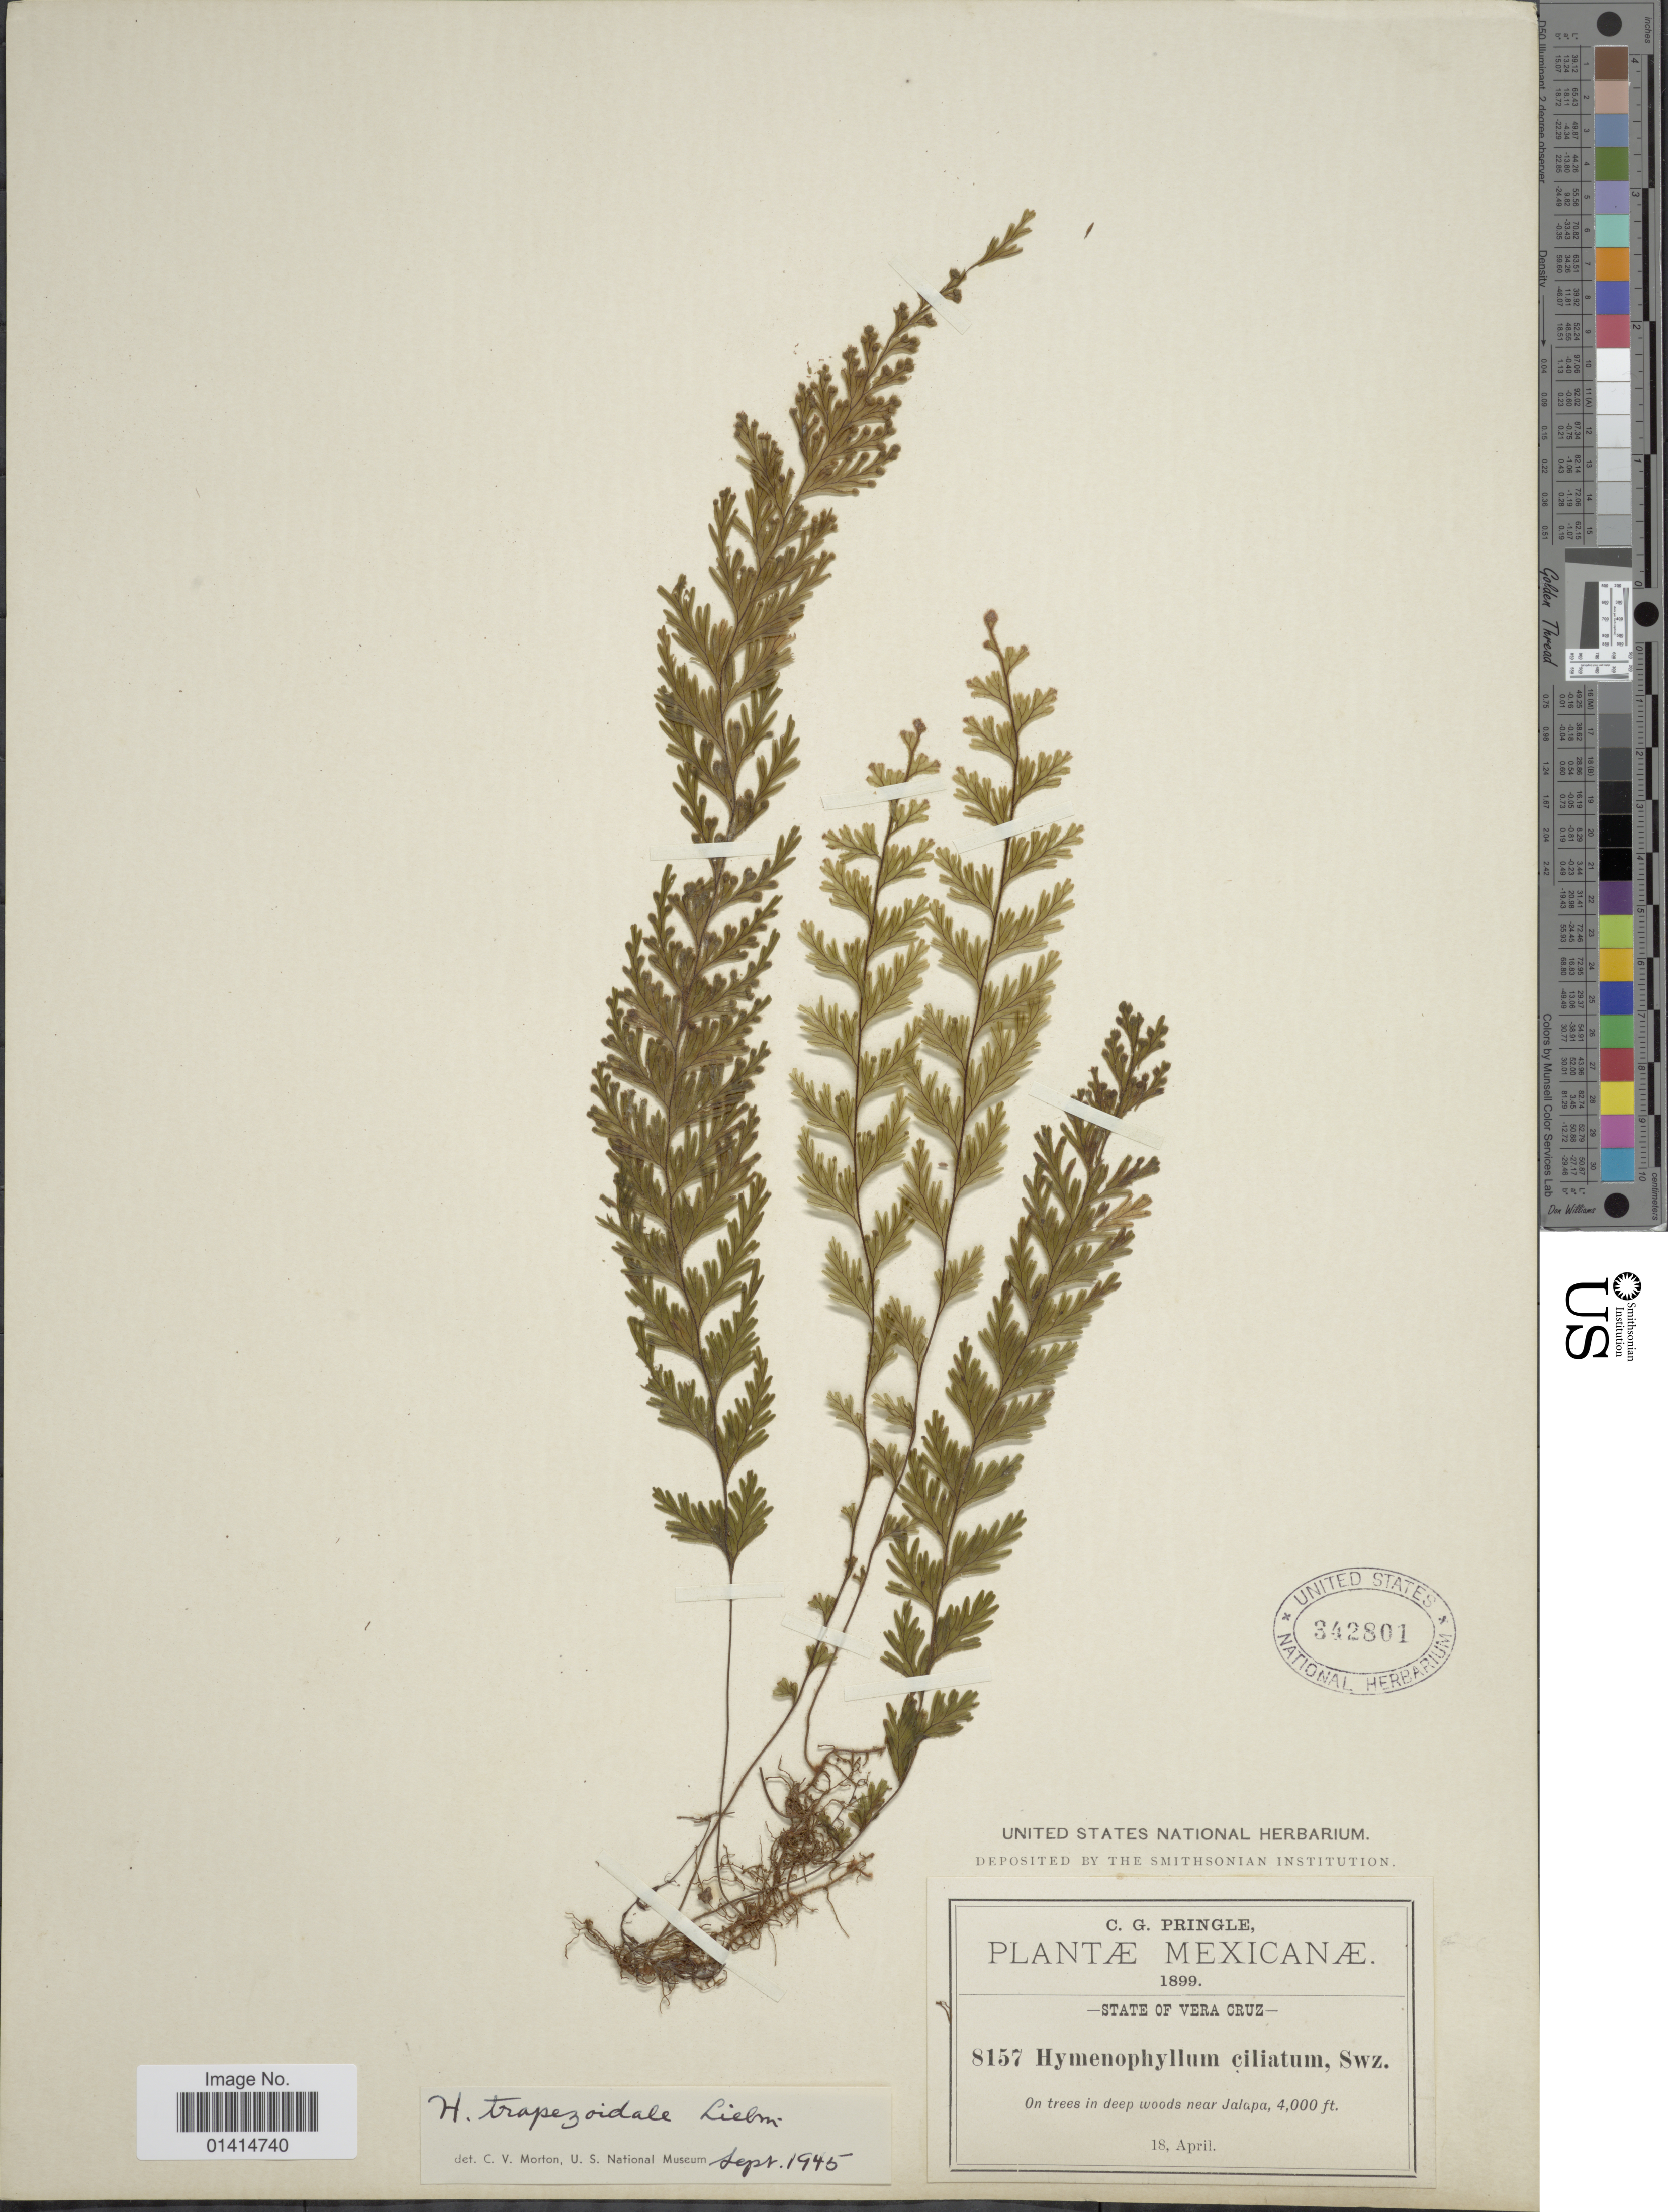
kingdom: Plantae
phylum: Tracheophyta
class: Polypodiopsida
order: Hymenophyllales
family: Hymenophyllaceae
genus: Hymenophyllum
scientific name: Hymenophyllum trapezoidale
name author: Liebm.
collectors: C. G. Pringle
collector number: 8157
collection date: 1899-04-18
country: Mexico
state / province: Veracruz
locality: State of Vera Cruz, On trees in deep woods near Jalapa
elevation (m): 1219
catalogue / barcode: US 342801